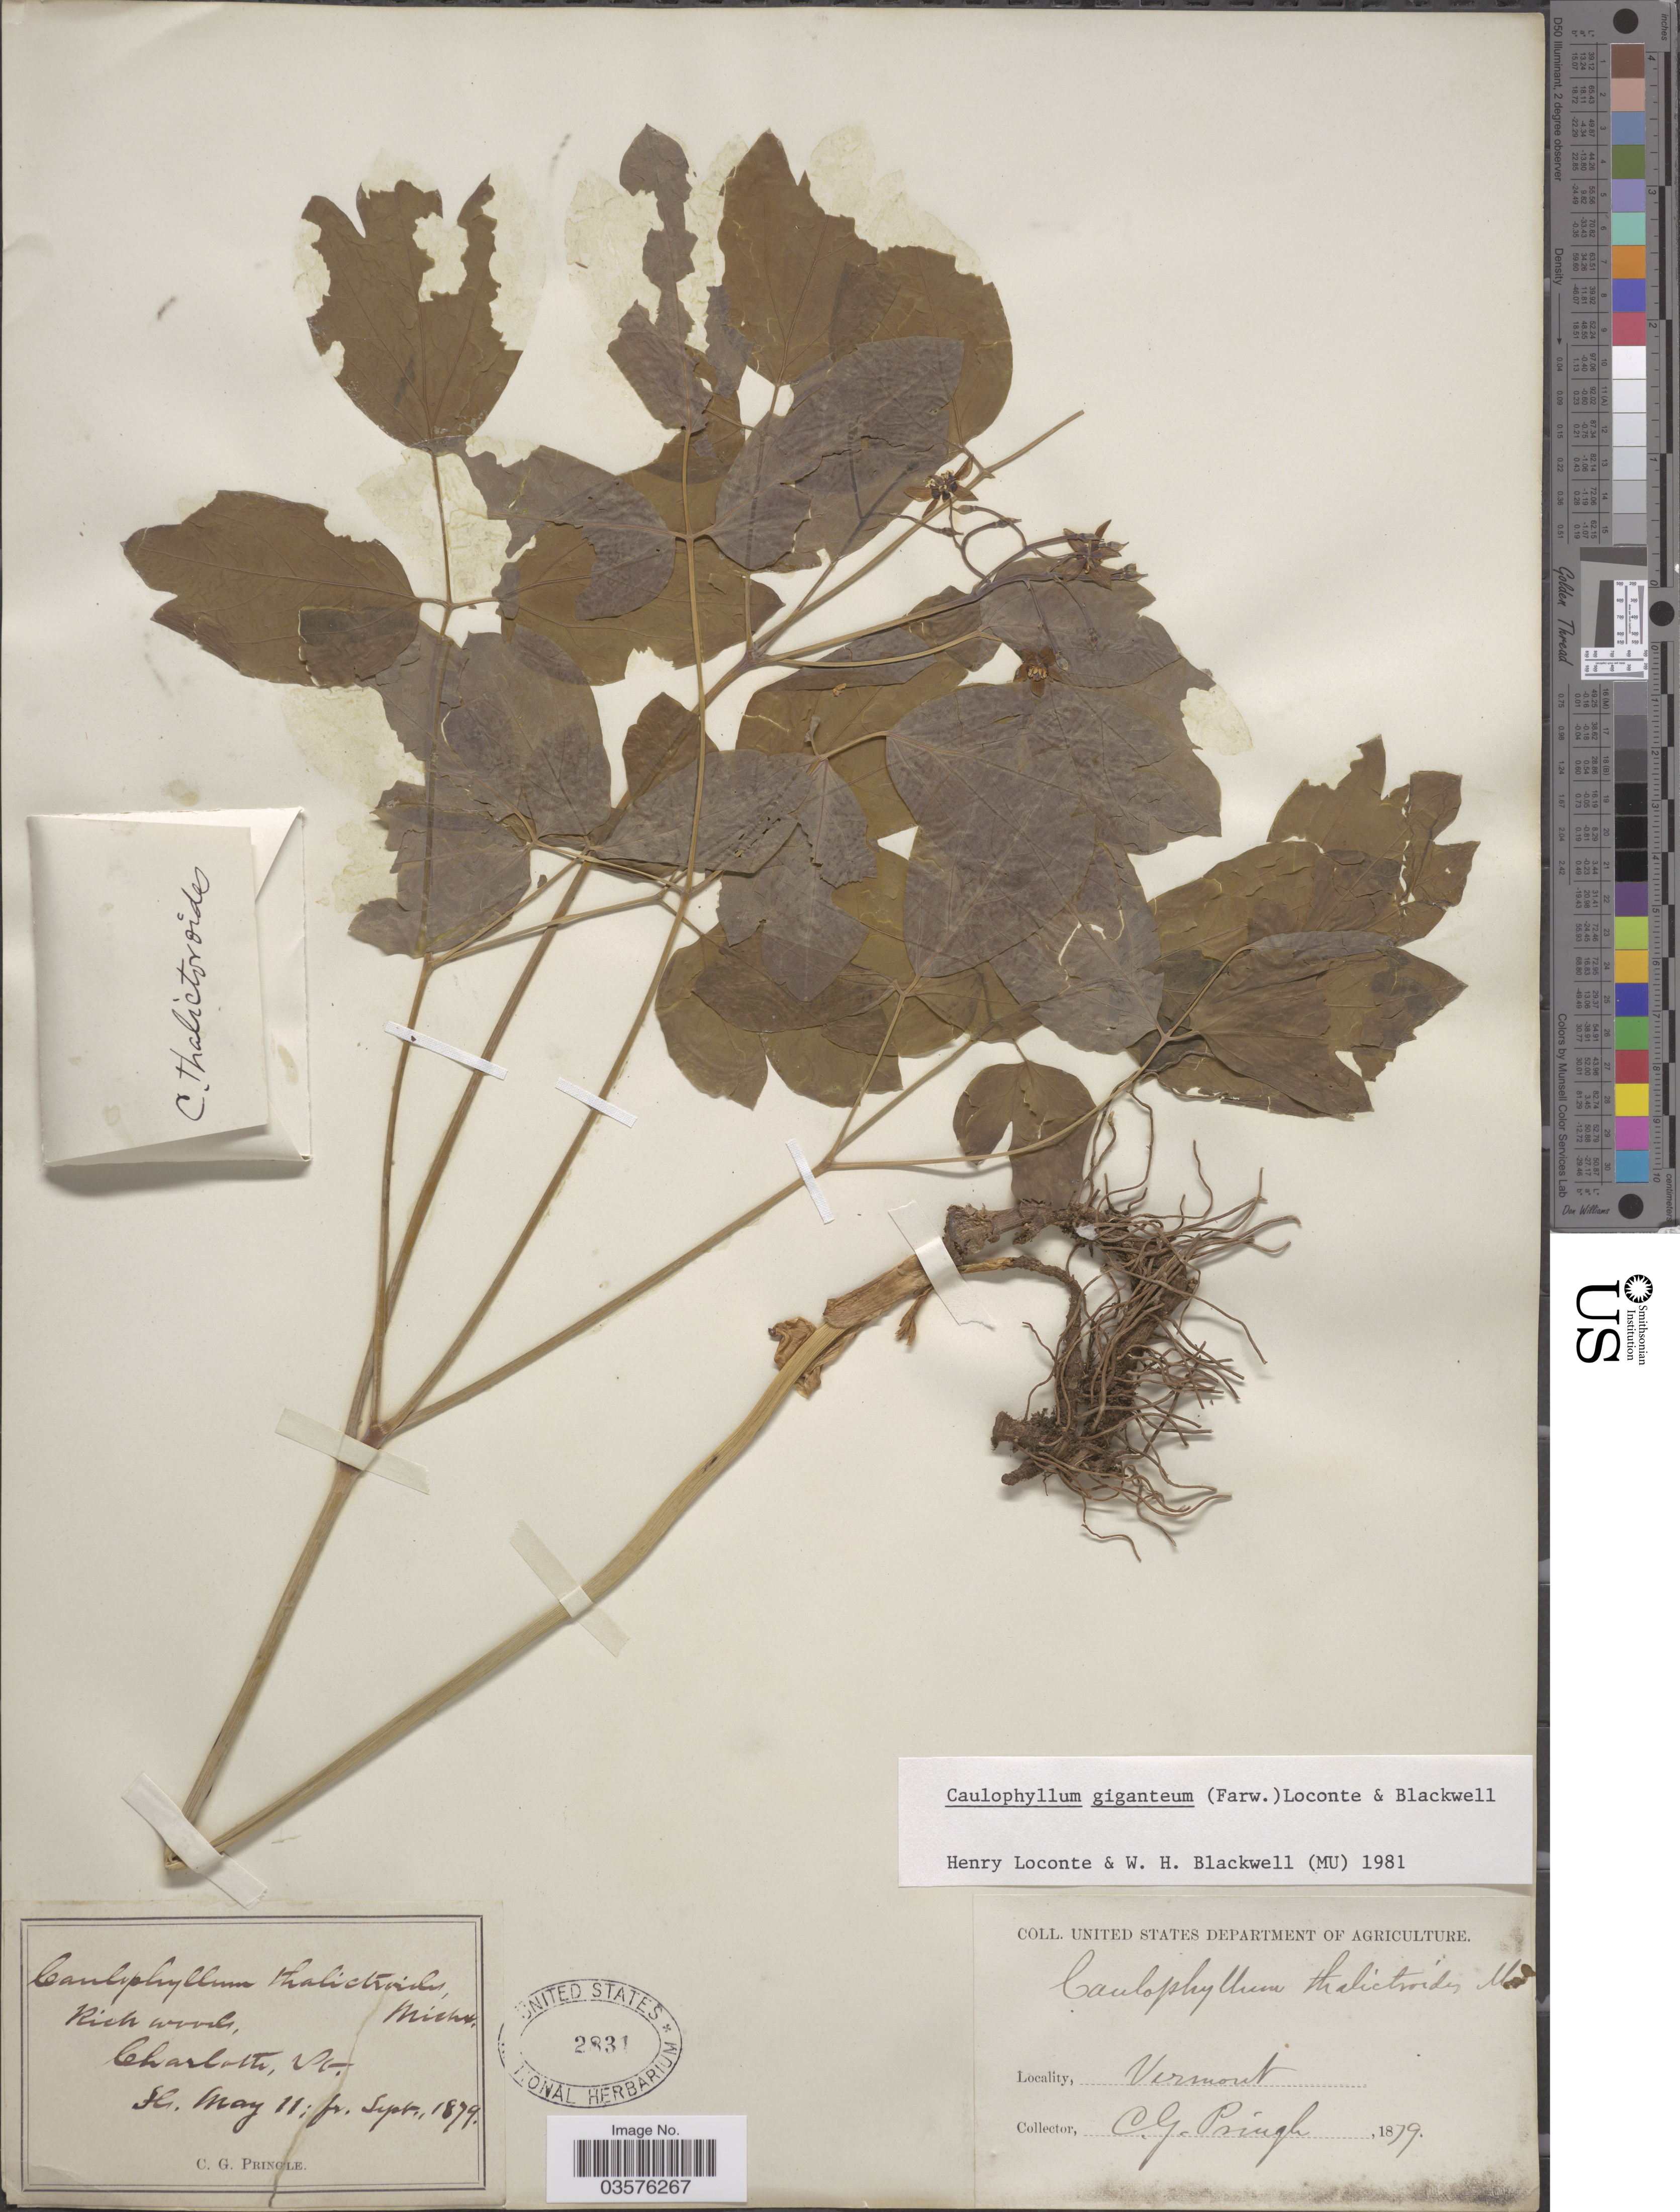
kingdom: Plantae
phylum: Tracheophyta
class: Magnoliopsida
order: Ranunculales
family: Berberidaceae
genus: Caulophyllum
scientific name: Caulophyllum giganteum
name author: (Farw.) Loconte & W.H. Blackw.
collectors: C. G. Pringle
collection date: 1879-05-11/1879-09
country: United States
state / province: Vermont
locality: Charloth.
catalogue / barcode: US 2831